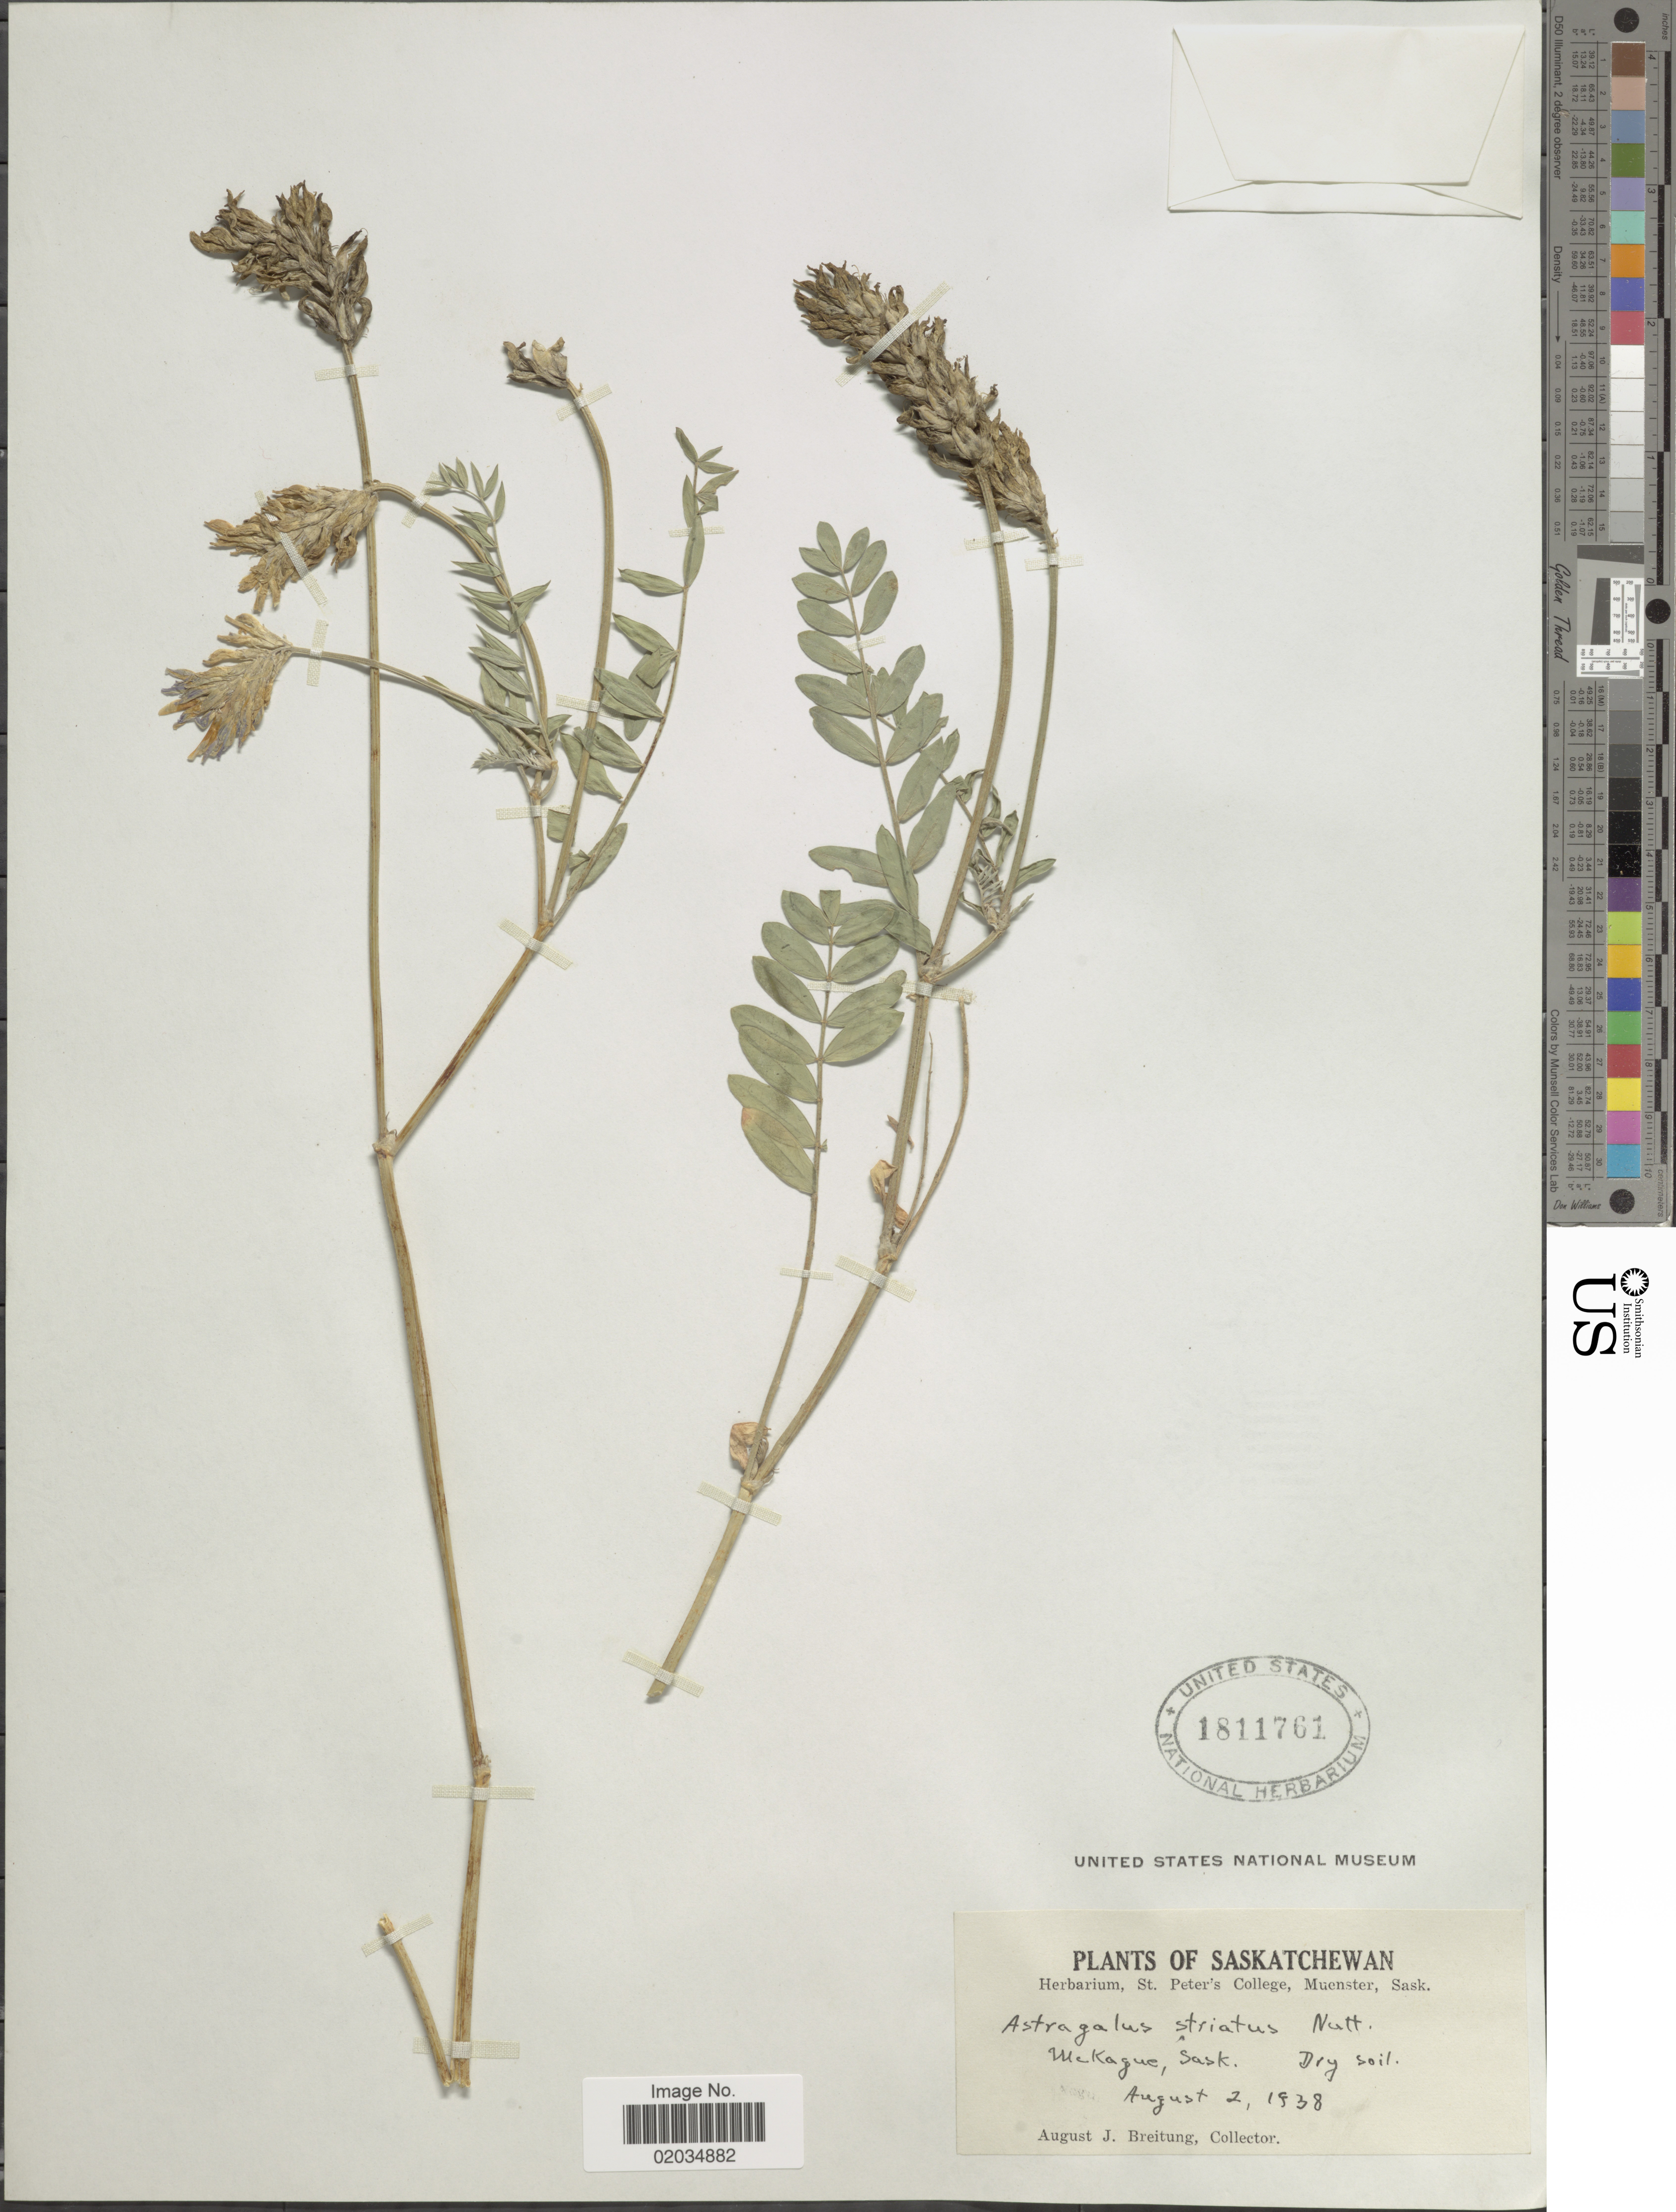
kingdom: Plantae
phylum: Tracheophyta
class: Magnoliopsida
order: Fabales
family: Fabaceae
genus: Astragalus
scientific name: Astragalus adsurgens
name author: Pall.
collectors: A. Breitung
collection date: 1938-08-02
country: Canada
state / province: Saskatchewan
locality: McKague, Sask.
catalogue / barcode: US 1811761